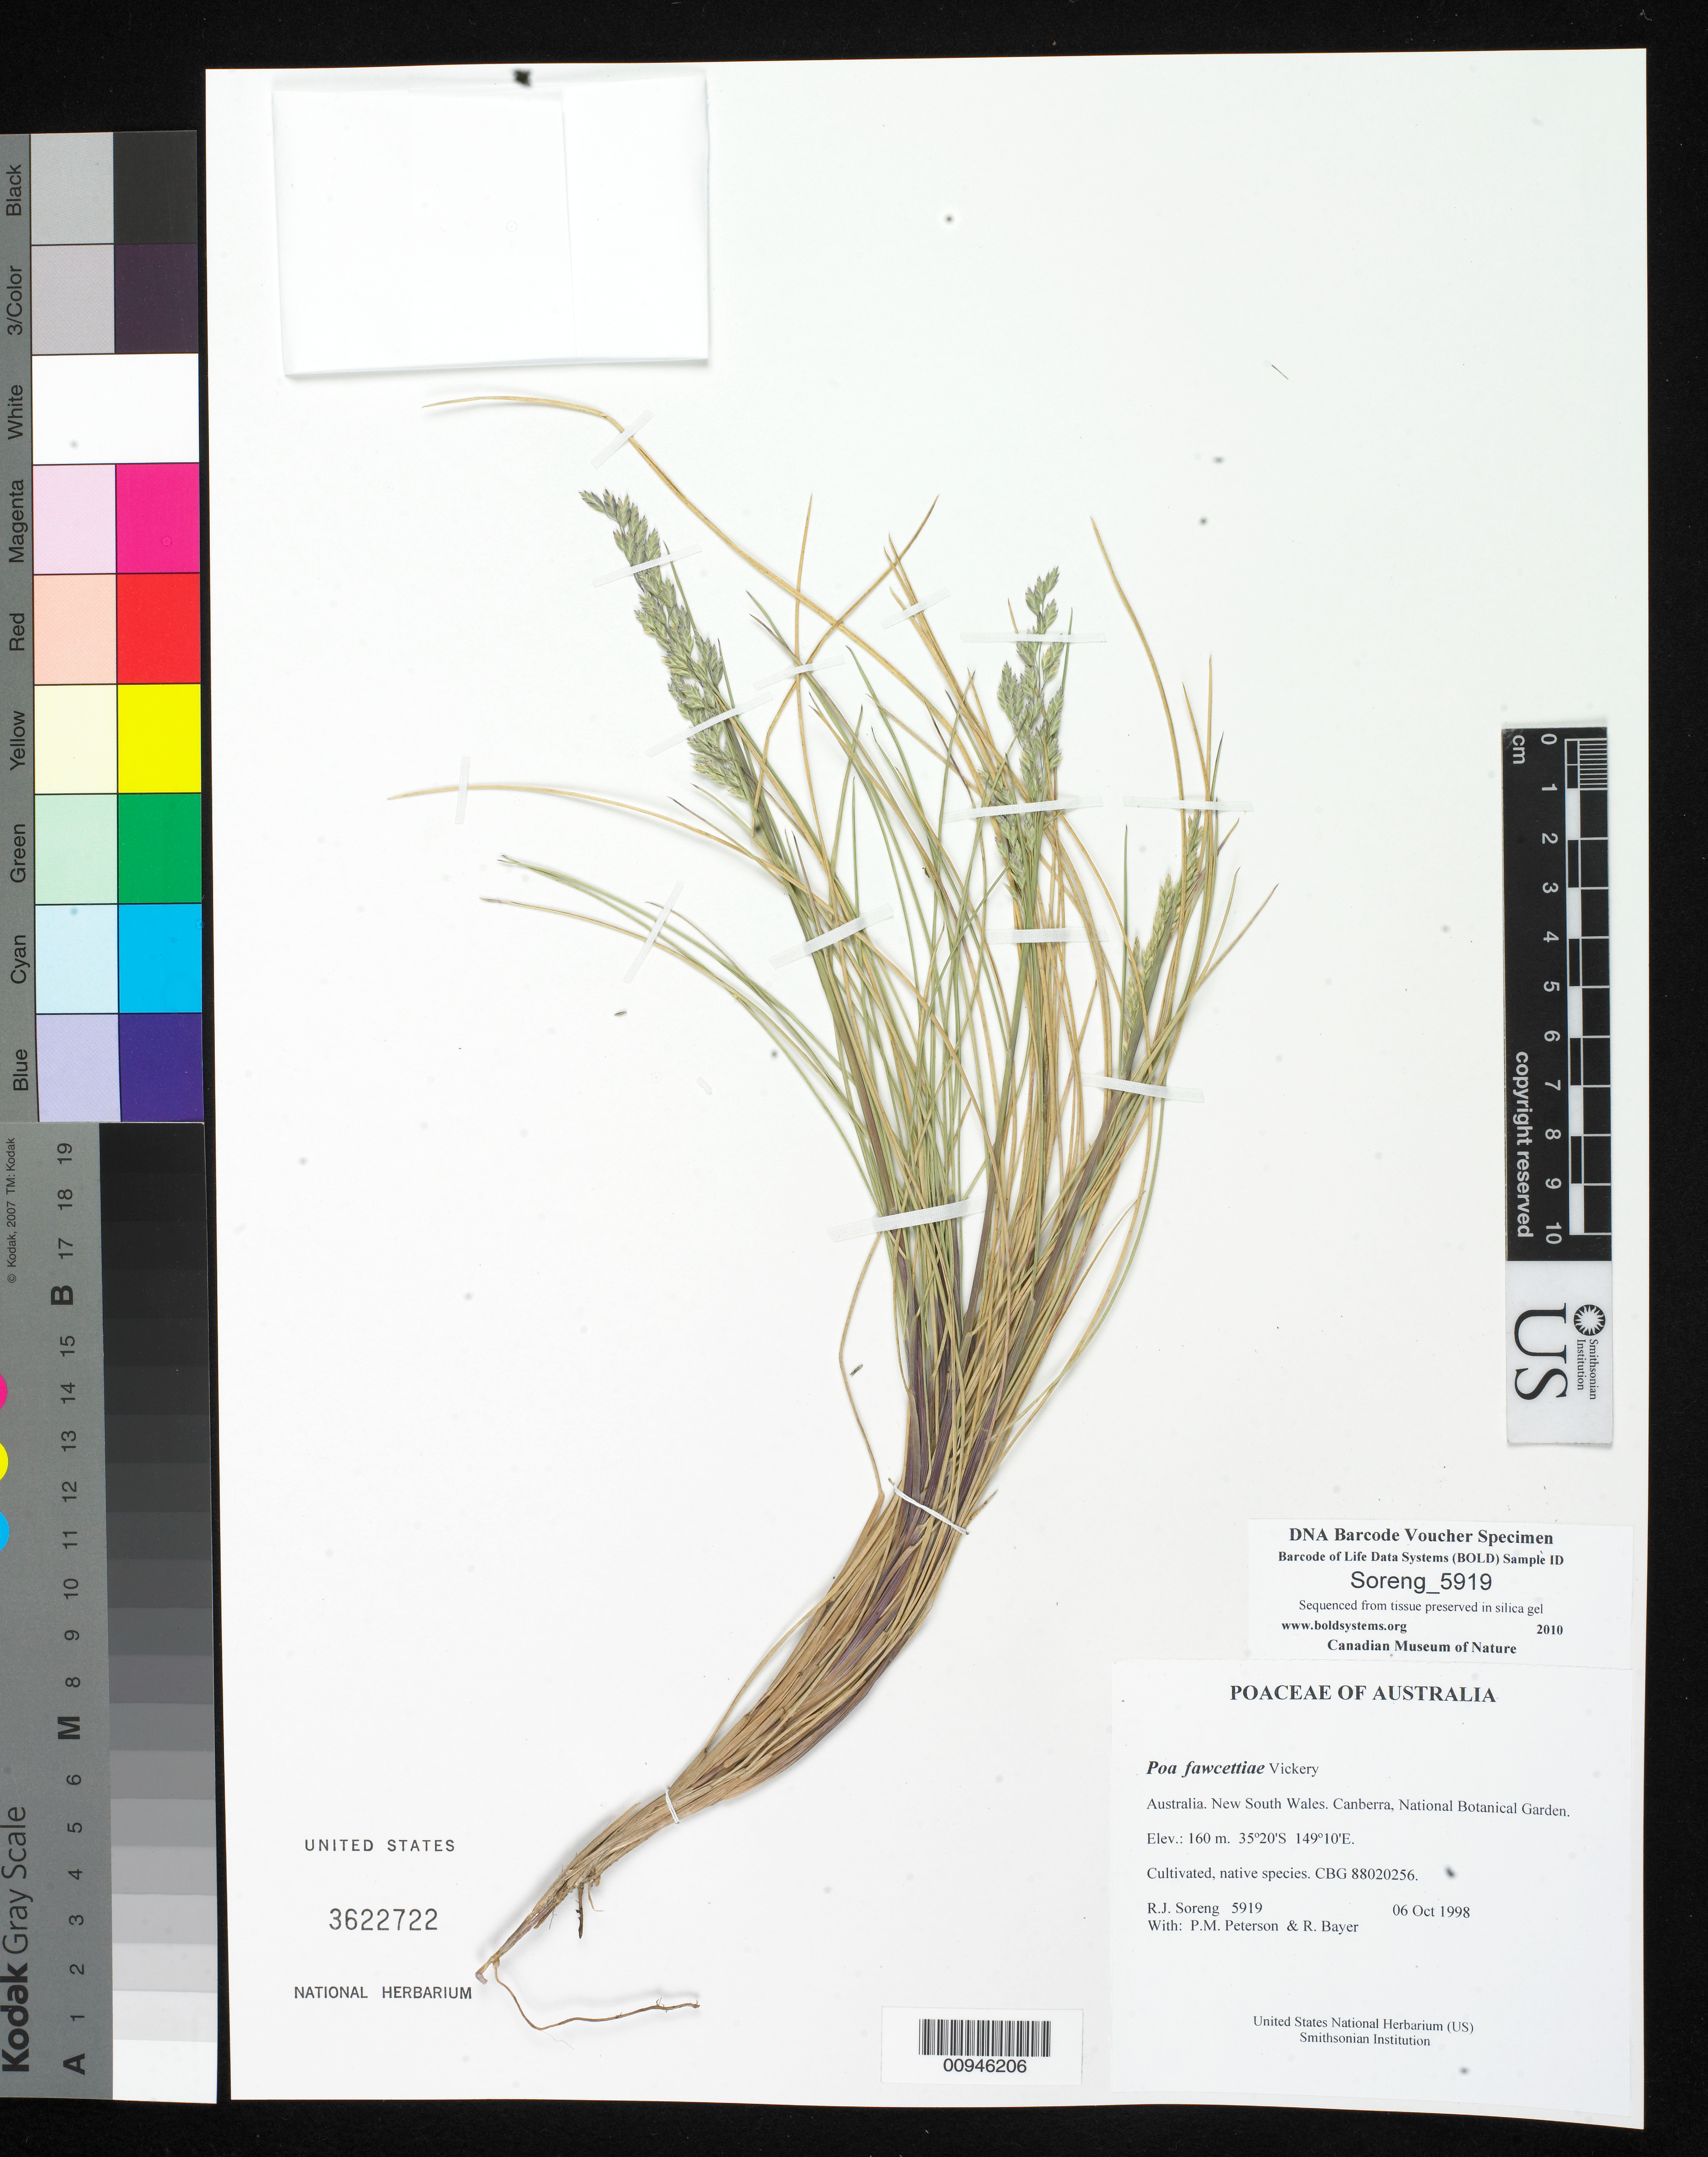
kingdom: Plantae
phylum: Tracheophyta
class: Liliopsida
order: Poales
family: Poaceae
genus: Poa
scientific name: Poa fawcettiae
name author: Vickery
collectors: R. J. Soreng, P. M. Peterson & R. Bayer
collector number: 5919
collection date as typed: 06 Oct 1998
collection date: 1998-10-06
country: Australia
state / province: New South Wales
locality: Canberra, National Botanical Garden.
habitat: Cultivated, native species. CBG 88020256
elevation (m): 160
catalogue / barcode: US 3622722